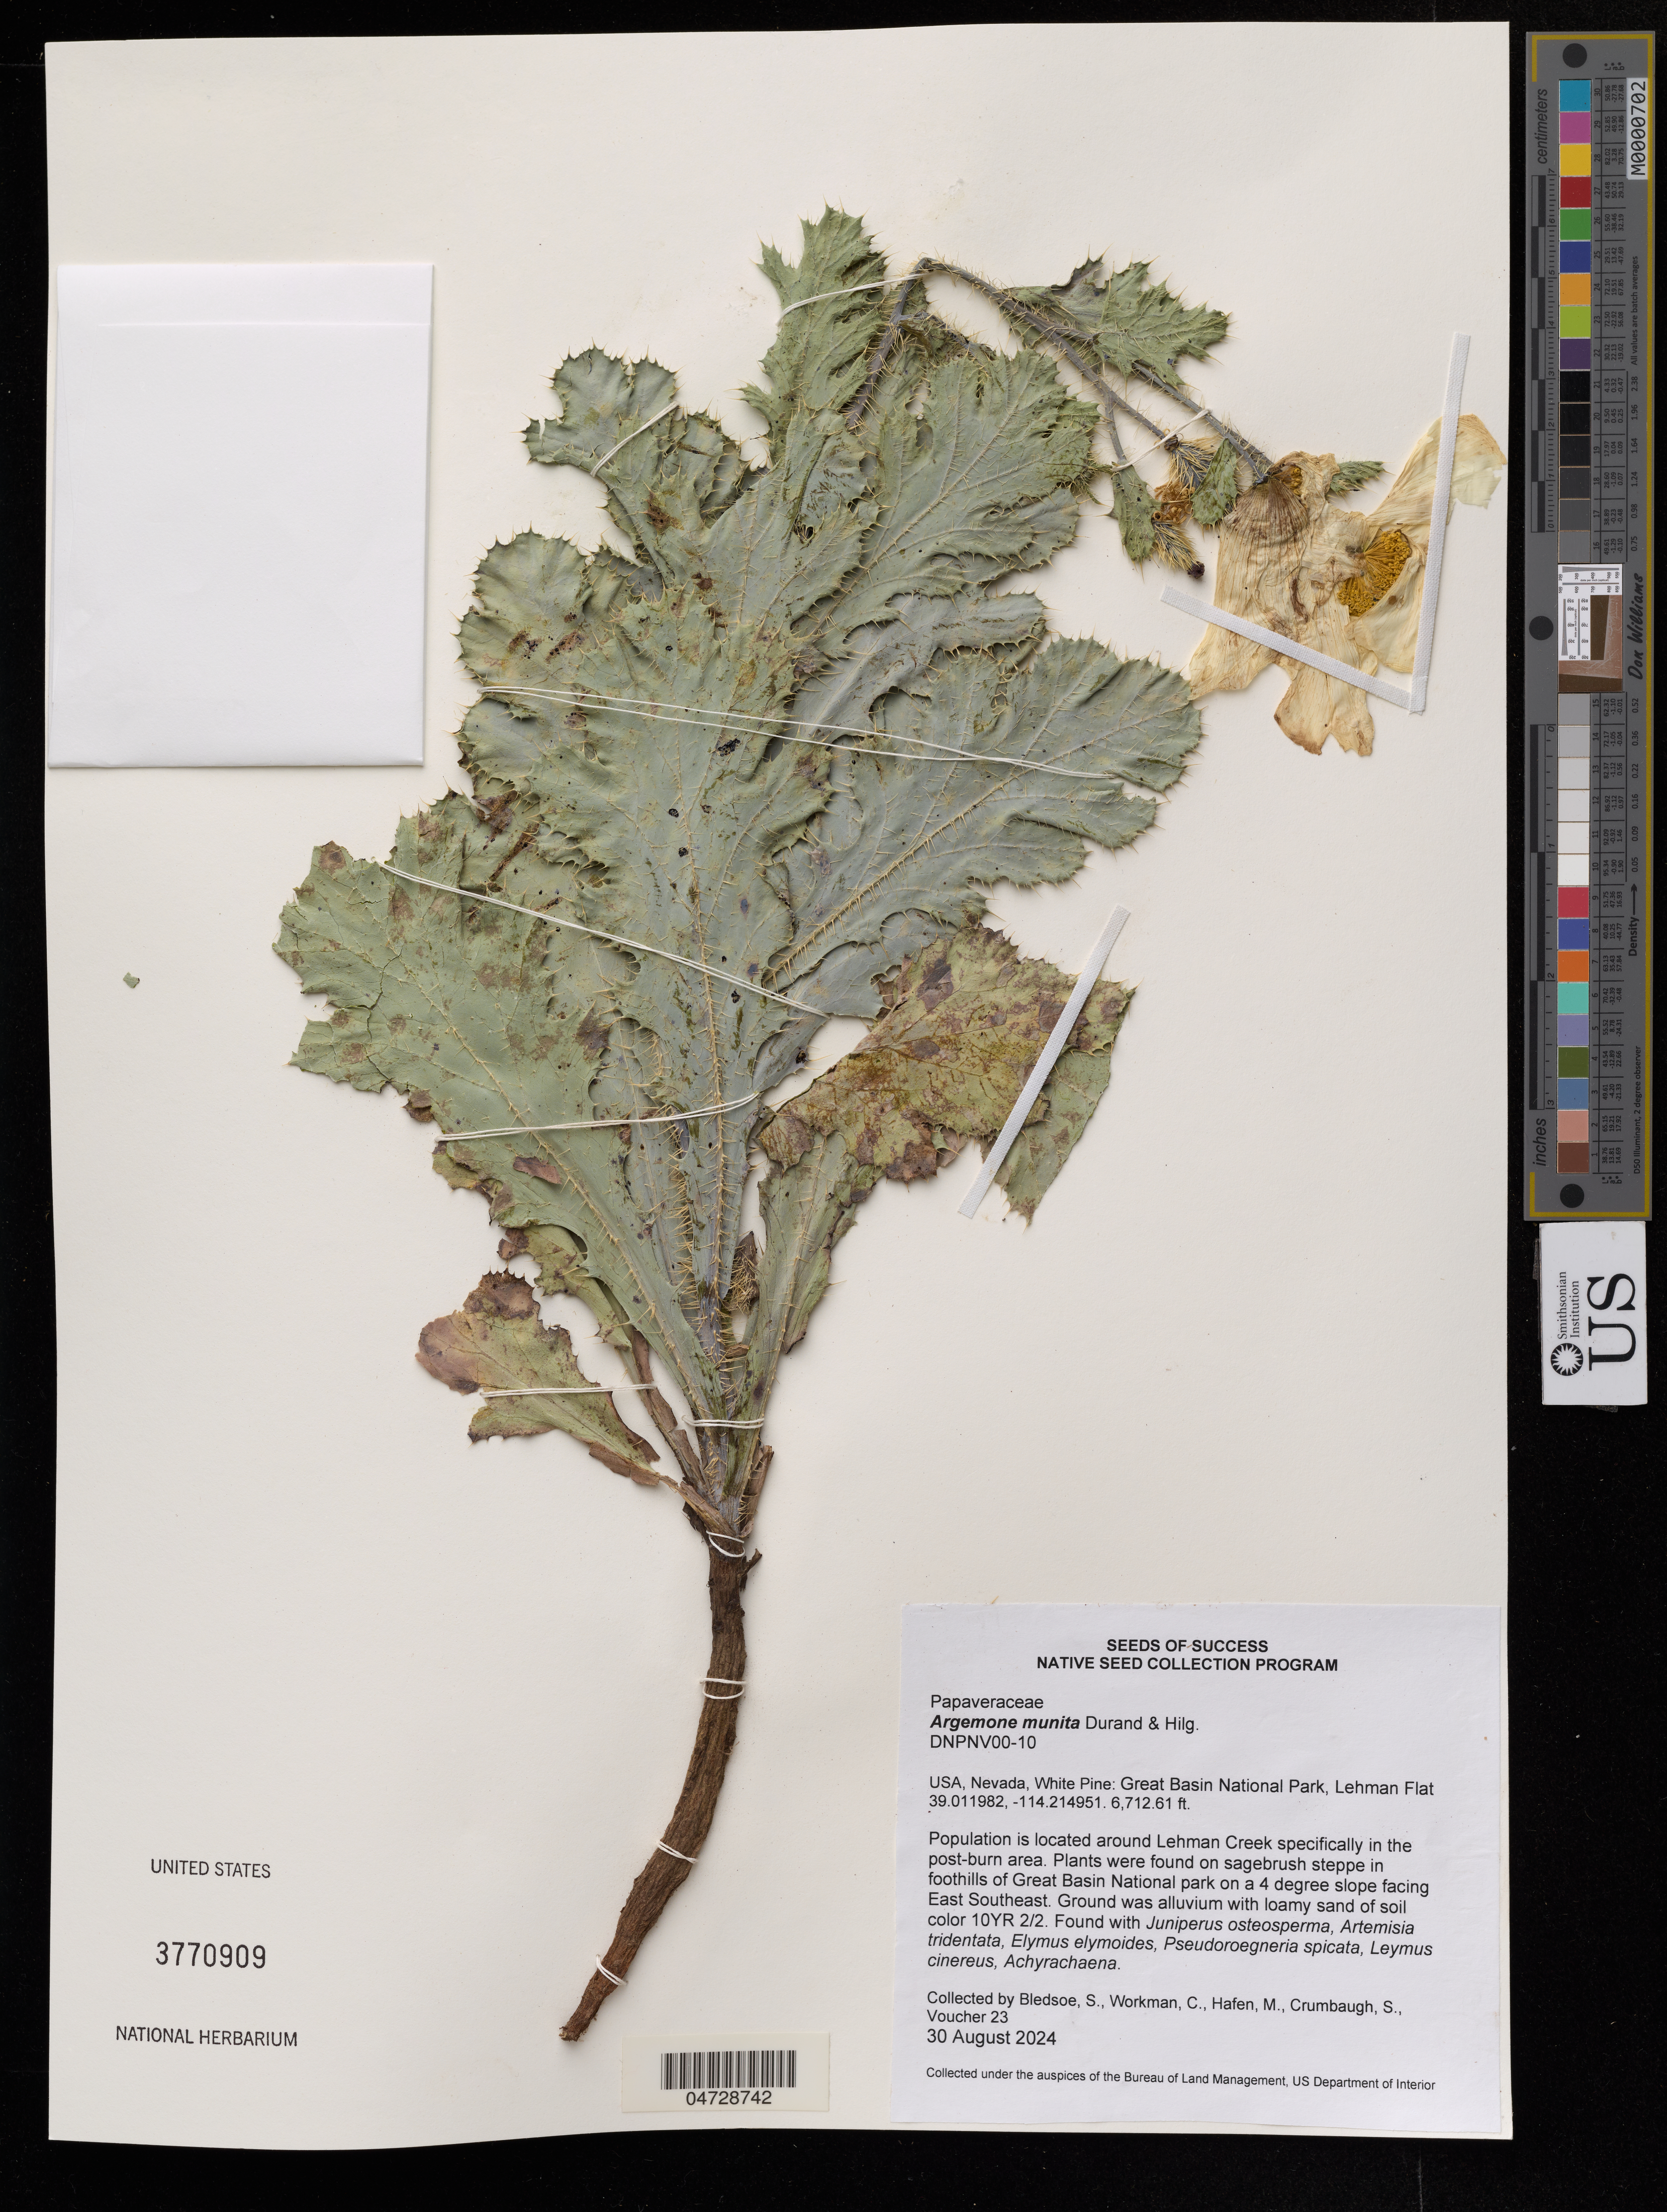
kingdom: Plantae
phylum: Tracheophyta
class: Magnoliopsida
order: Ranunculales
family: Papaveraceae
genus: Argemone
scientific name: Argemone munita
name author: Durand & Hilg.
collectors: C. Bledsoe, C. Workman & M. Hafen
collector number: DNPNV00-10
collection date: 2024-08-30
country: United States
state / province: Nevada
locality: White Pine: Great Basin National Park, Lehman Flat.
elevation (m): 2046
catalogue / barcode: US 3770909